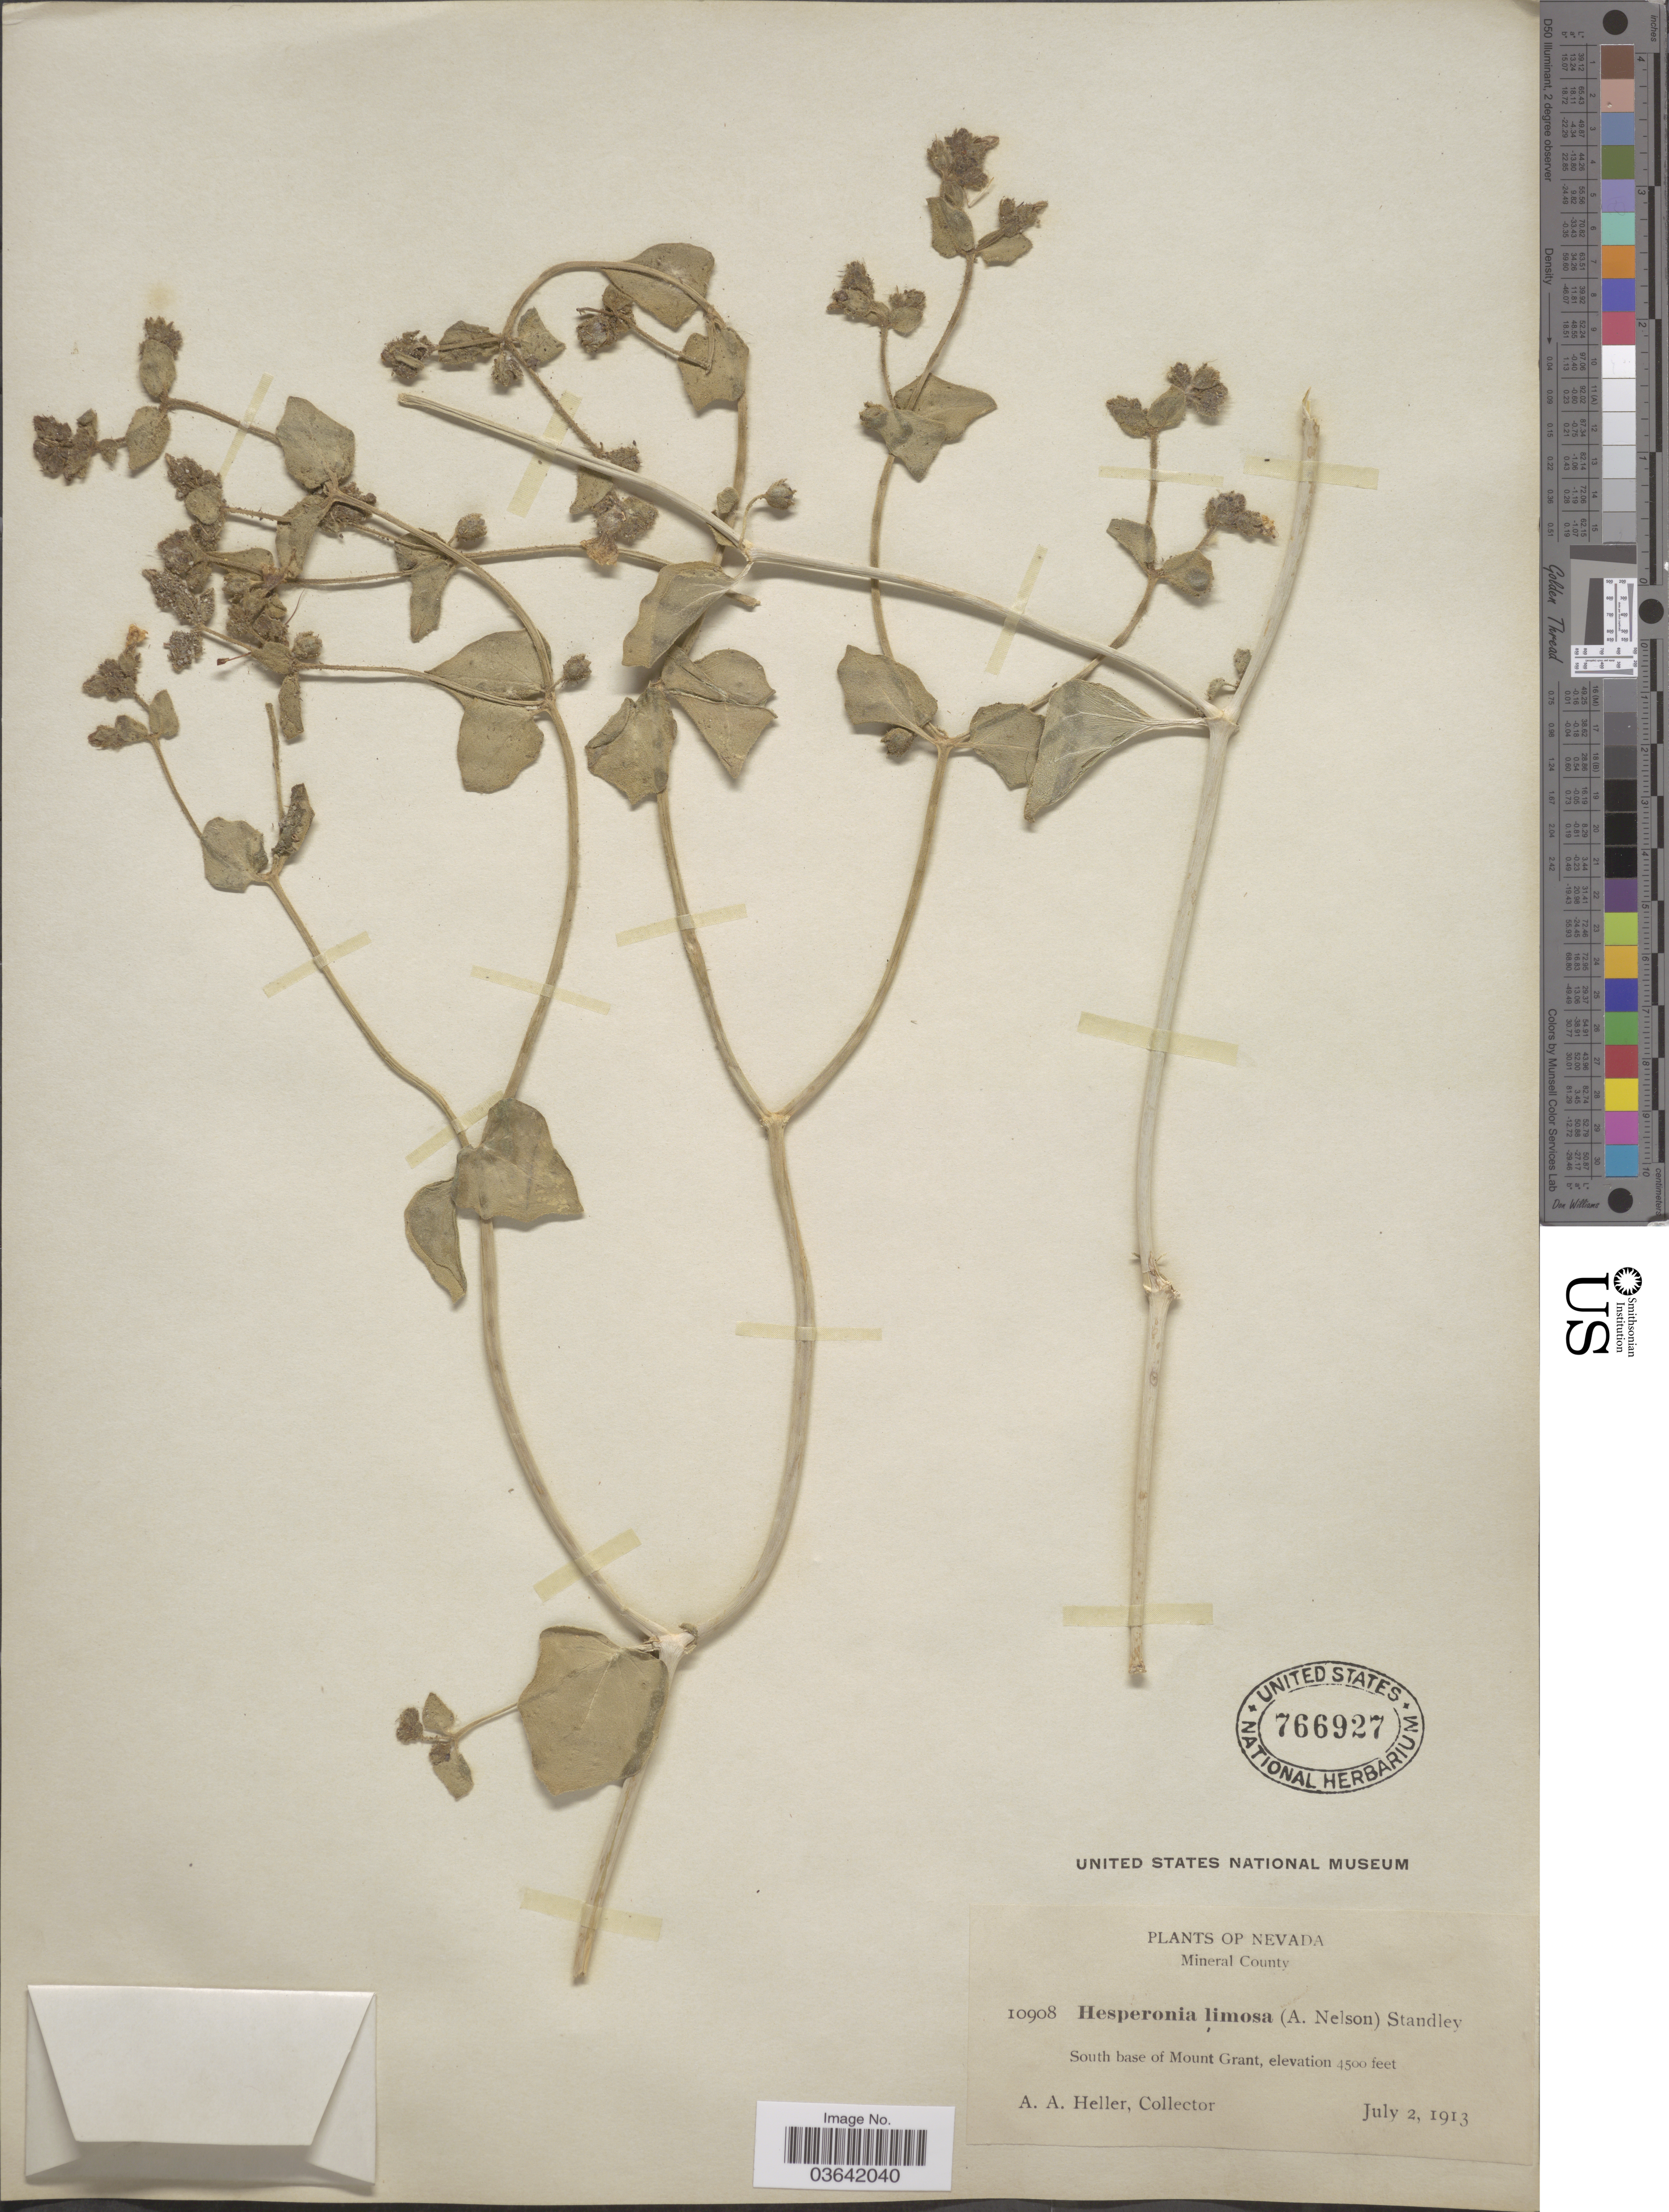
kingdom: Plantae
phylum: Tracheophyta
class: Magnoliopsida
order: Caryophyllales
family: Nyctaginaceae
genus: Mirabilis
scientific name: Mirabilis laevis var. retrorsa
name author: (A. Heller) Jeps.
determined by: Spellenberg, R.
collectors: A. A. Heller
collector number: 10908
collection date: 1913-07-02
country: United States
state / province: Nevada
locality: Mineral County. South base of Mount Grant.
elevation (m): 1372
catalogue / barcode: US 766927